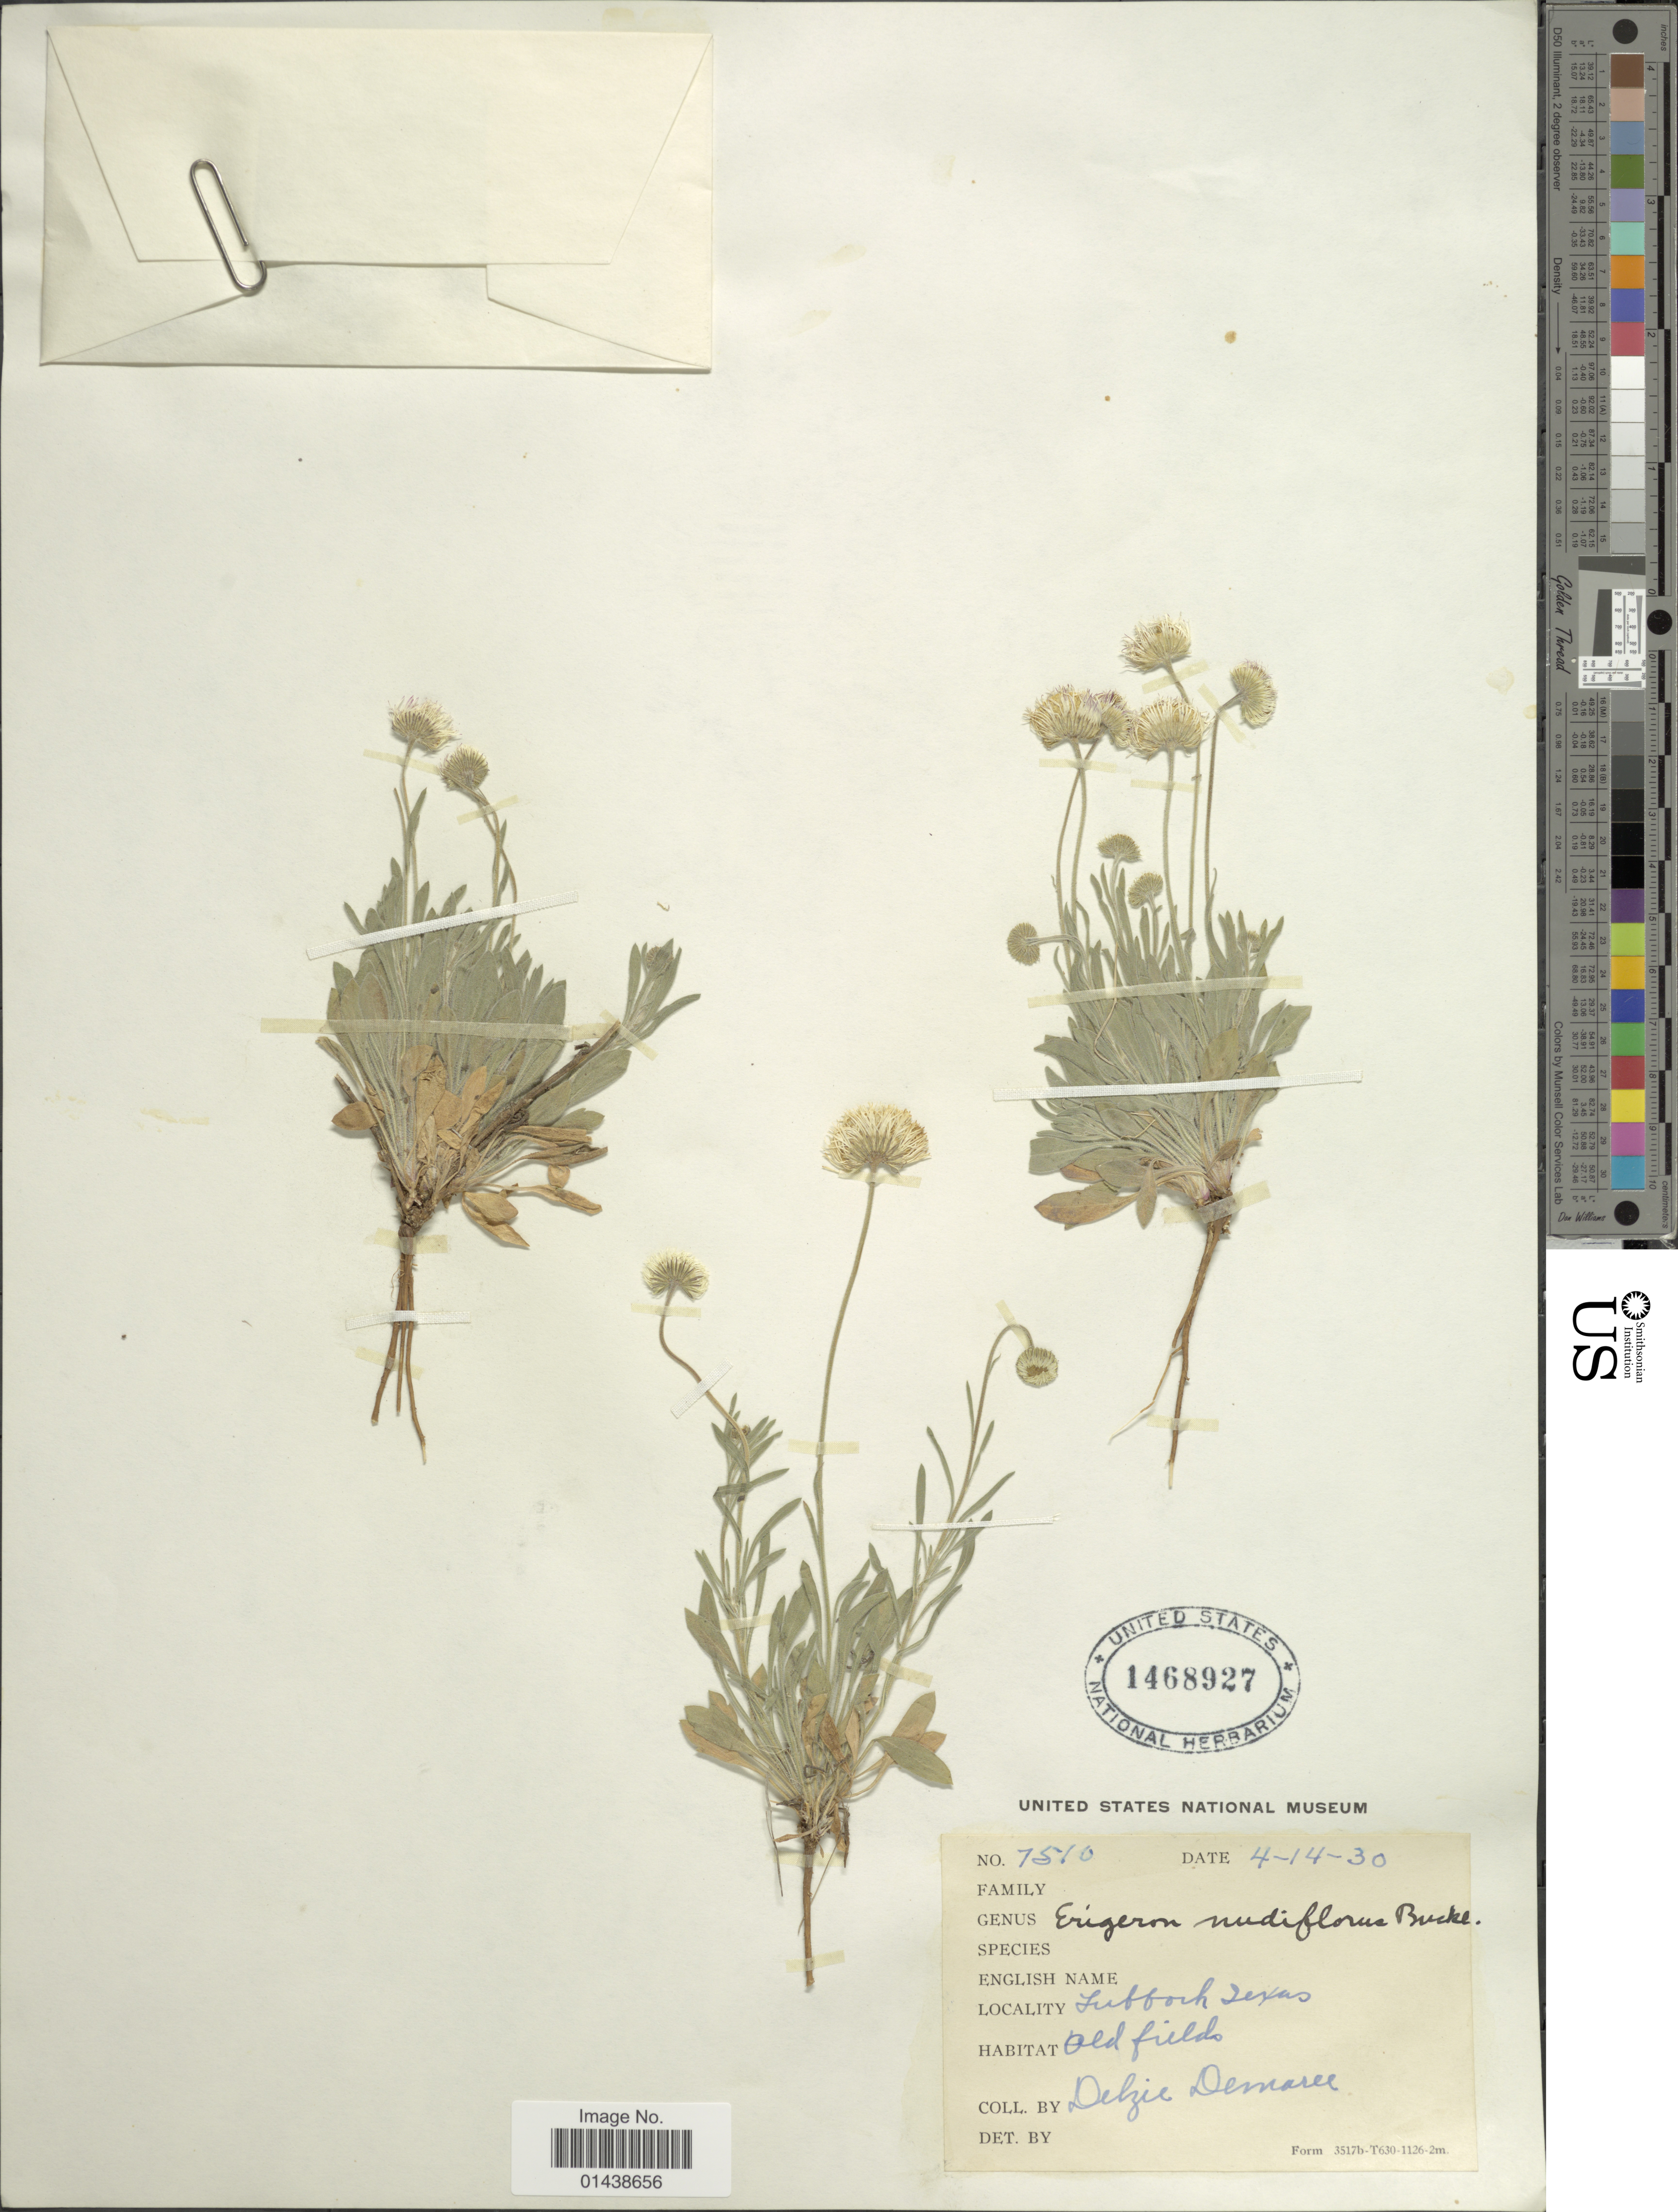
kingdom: Plantae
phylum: Tracheophyta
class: Magnoliopsida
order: Asterales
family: Asteraceae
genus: Erigeron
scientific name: Erigeron nudiflorus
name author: Buckley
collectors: D. Demaree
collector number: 7510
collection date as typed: Transcribed d/m/y: 14/4/30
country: United States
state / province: Texas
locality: Lubbock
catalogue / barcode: US 1468927